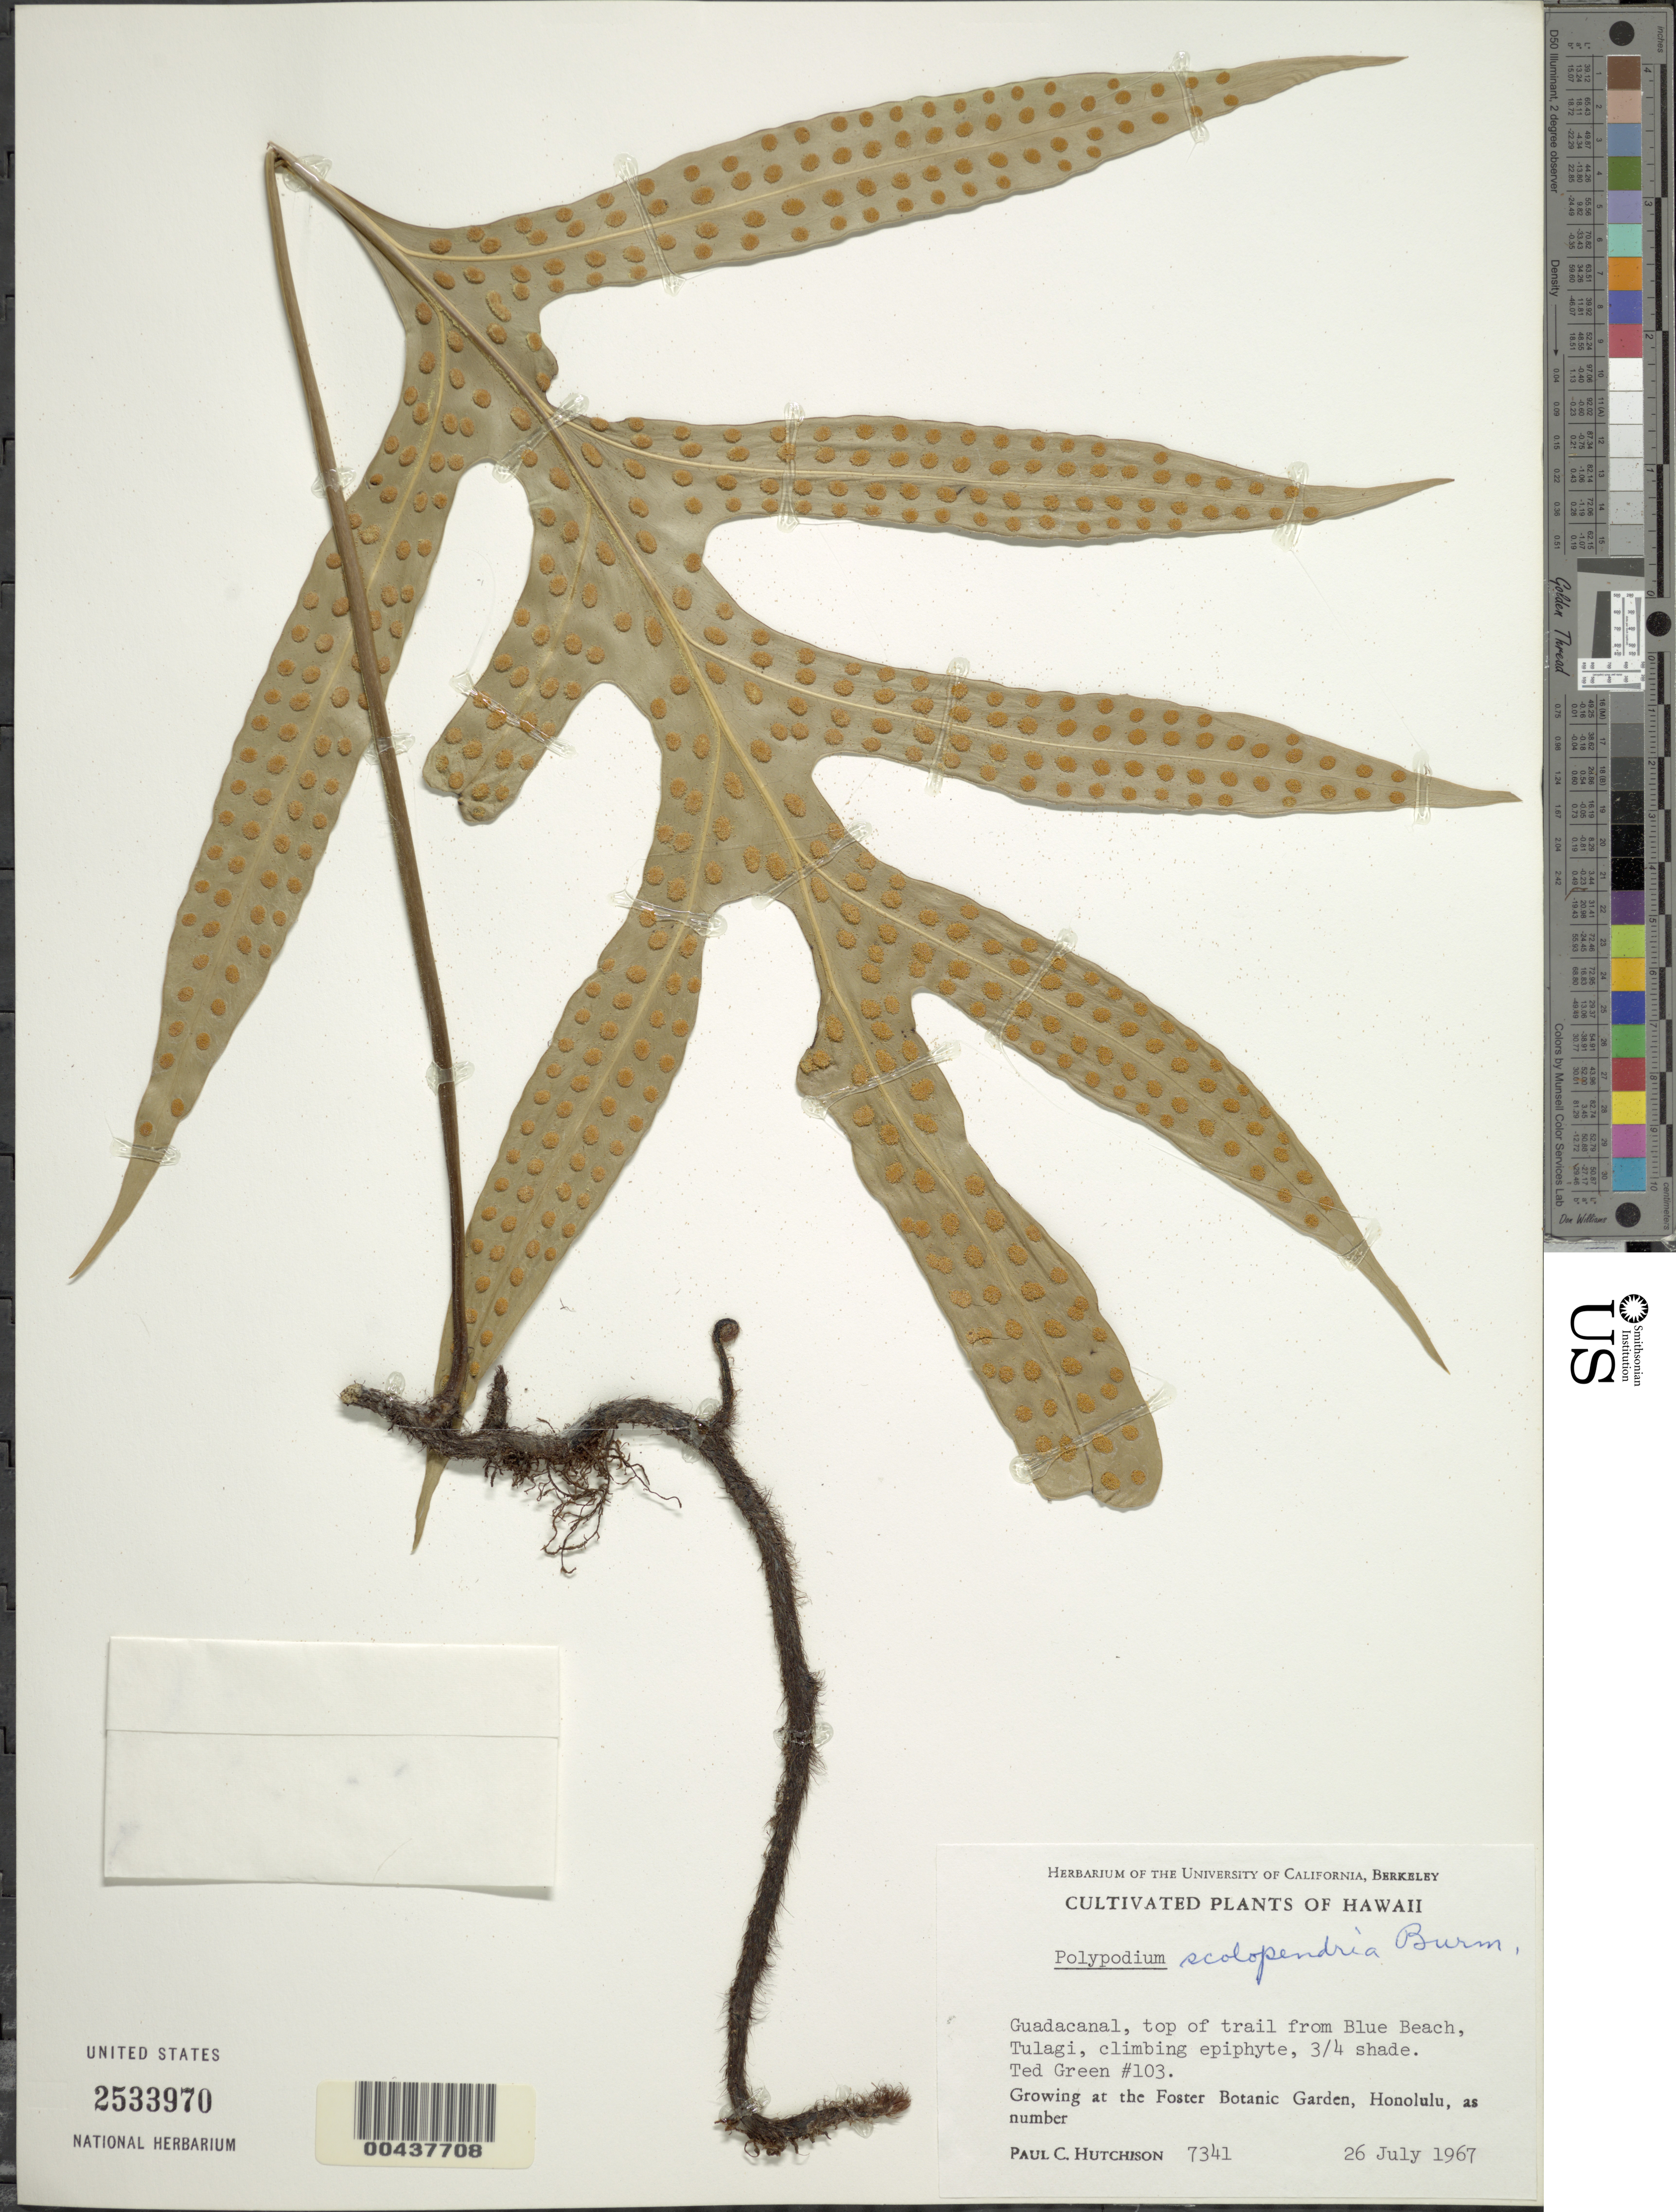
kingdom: Plantae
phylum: Tracheophyta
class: Polypodiopsida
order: Polypodiales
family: Polypodiaceae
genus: Polypodium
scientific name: Polypodium scolopendria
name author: Burm. f.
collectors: P. C. Hutchison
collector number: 7341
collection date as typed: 26 Jul 1967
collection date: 1967-07-26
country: United States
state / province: Hawaii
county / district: Honolulu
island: Oahu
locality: At Foster Botanic Garden, Honolulu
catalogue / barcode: US 2533970